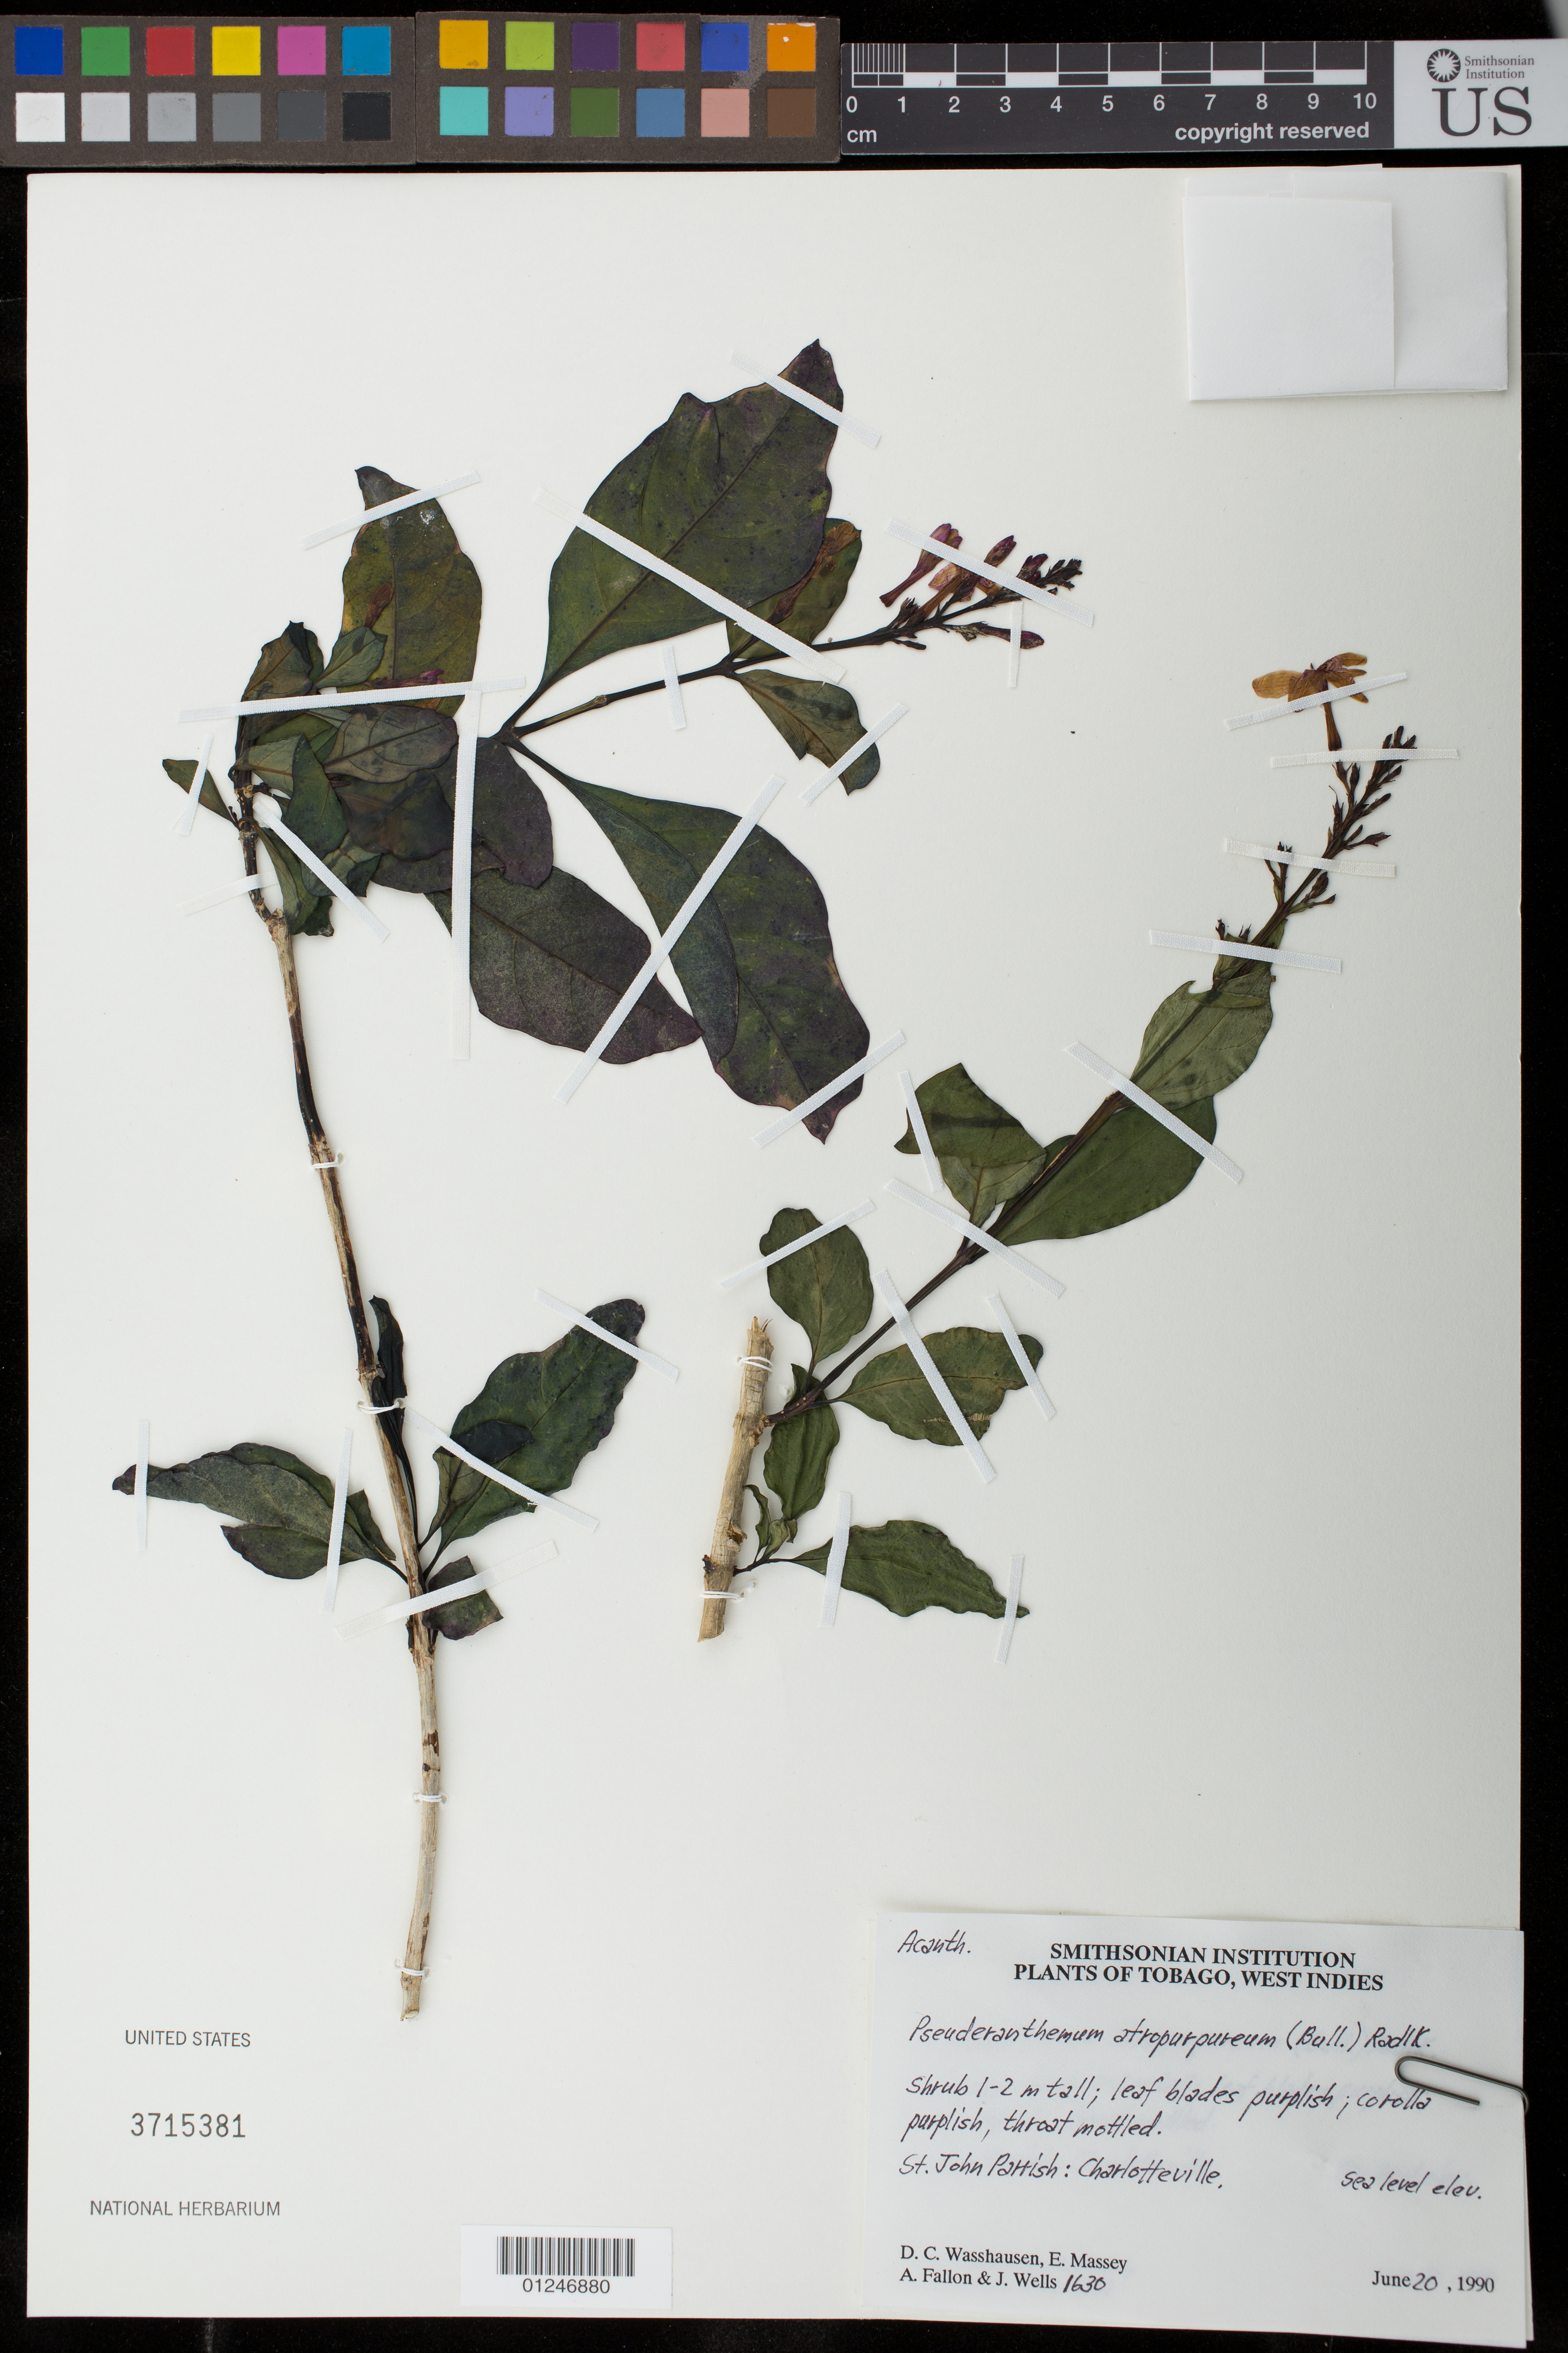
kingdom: Plantae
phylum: Tracheophyta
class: Magnoliopsida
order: Lamiales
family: Acanthaceae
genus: Pseuderanthemum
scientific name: Pseuderanthemum atropurpureum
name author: (W. Bull) L.H. Bailey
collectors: D. C. Wasshausen, E. Massey, A. Fallon & J. Wells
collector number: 1630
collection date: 1990-06-20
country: Trinidad and Tobago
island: Tobago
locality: St. John Parish, Chalotteville.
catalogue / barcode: US 3715381